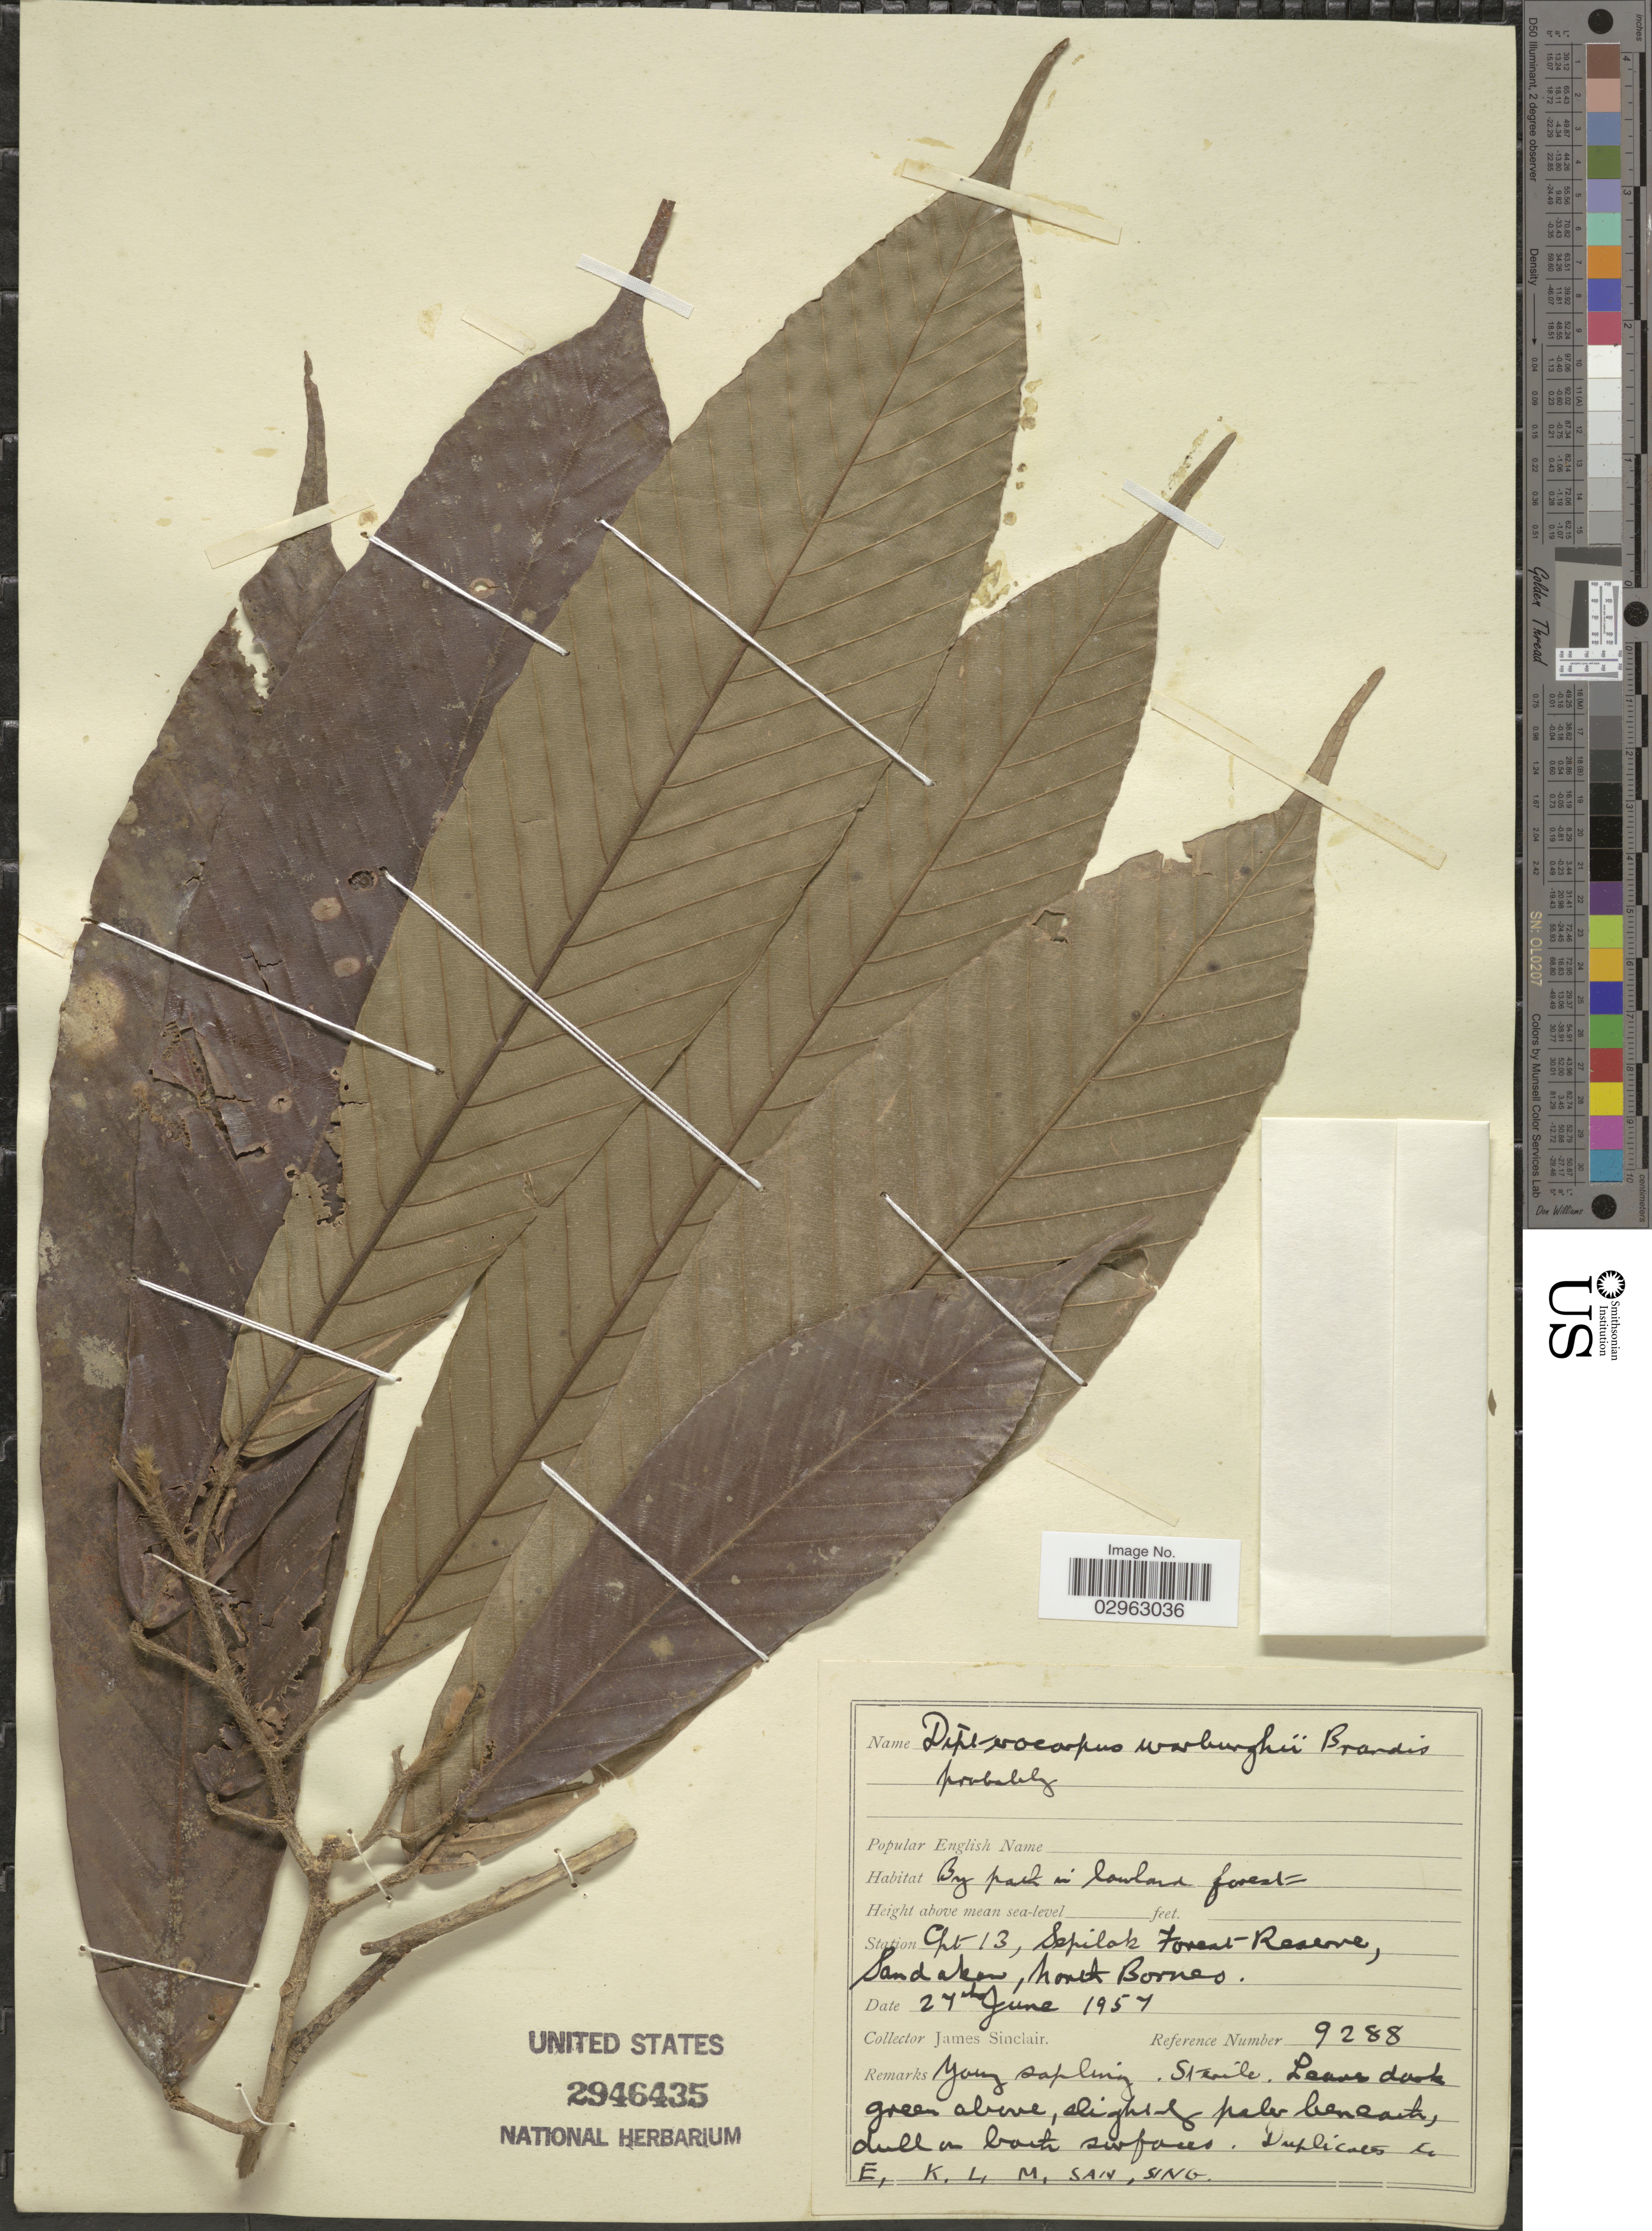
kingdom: Plantae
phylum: Tracheophyta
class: Magnoliopsida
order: Malvales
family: Dipterocarpaceae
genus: Dipterocarpus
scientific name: Dipterocarpus warburgii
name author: Brandis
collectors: J. Sinclair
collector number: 9288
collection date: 1957-06-27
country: Malaysia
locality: Cpt 13, Sepilok Forest Reserve, Sandakan, North Borneo.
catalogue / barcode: US 2946435